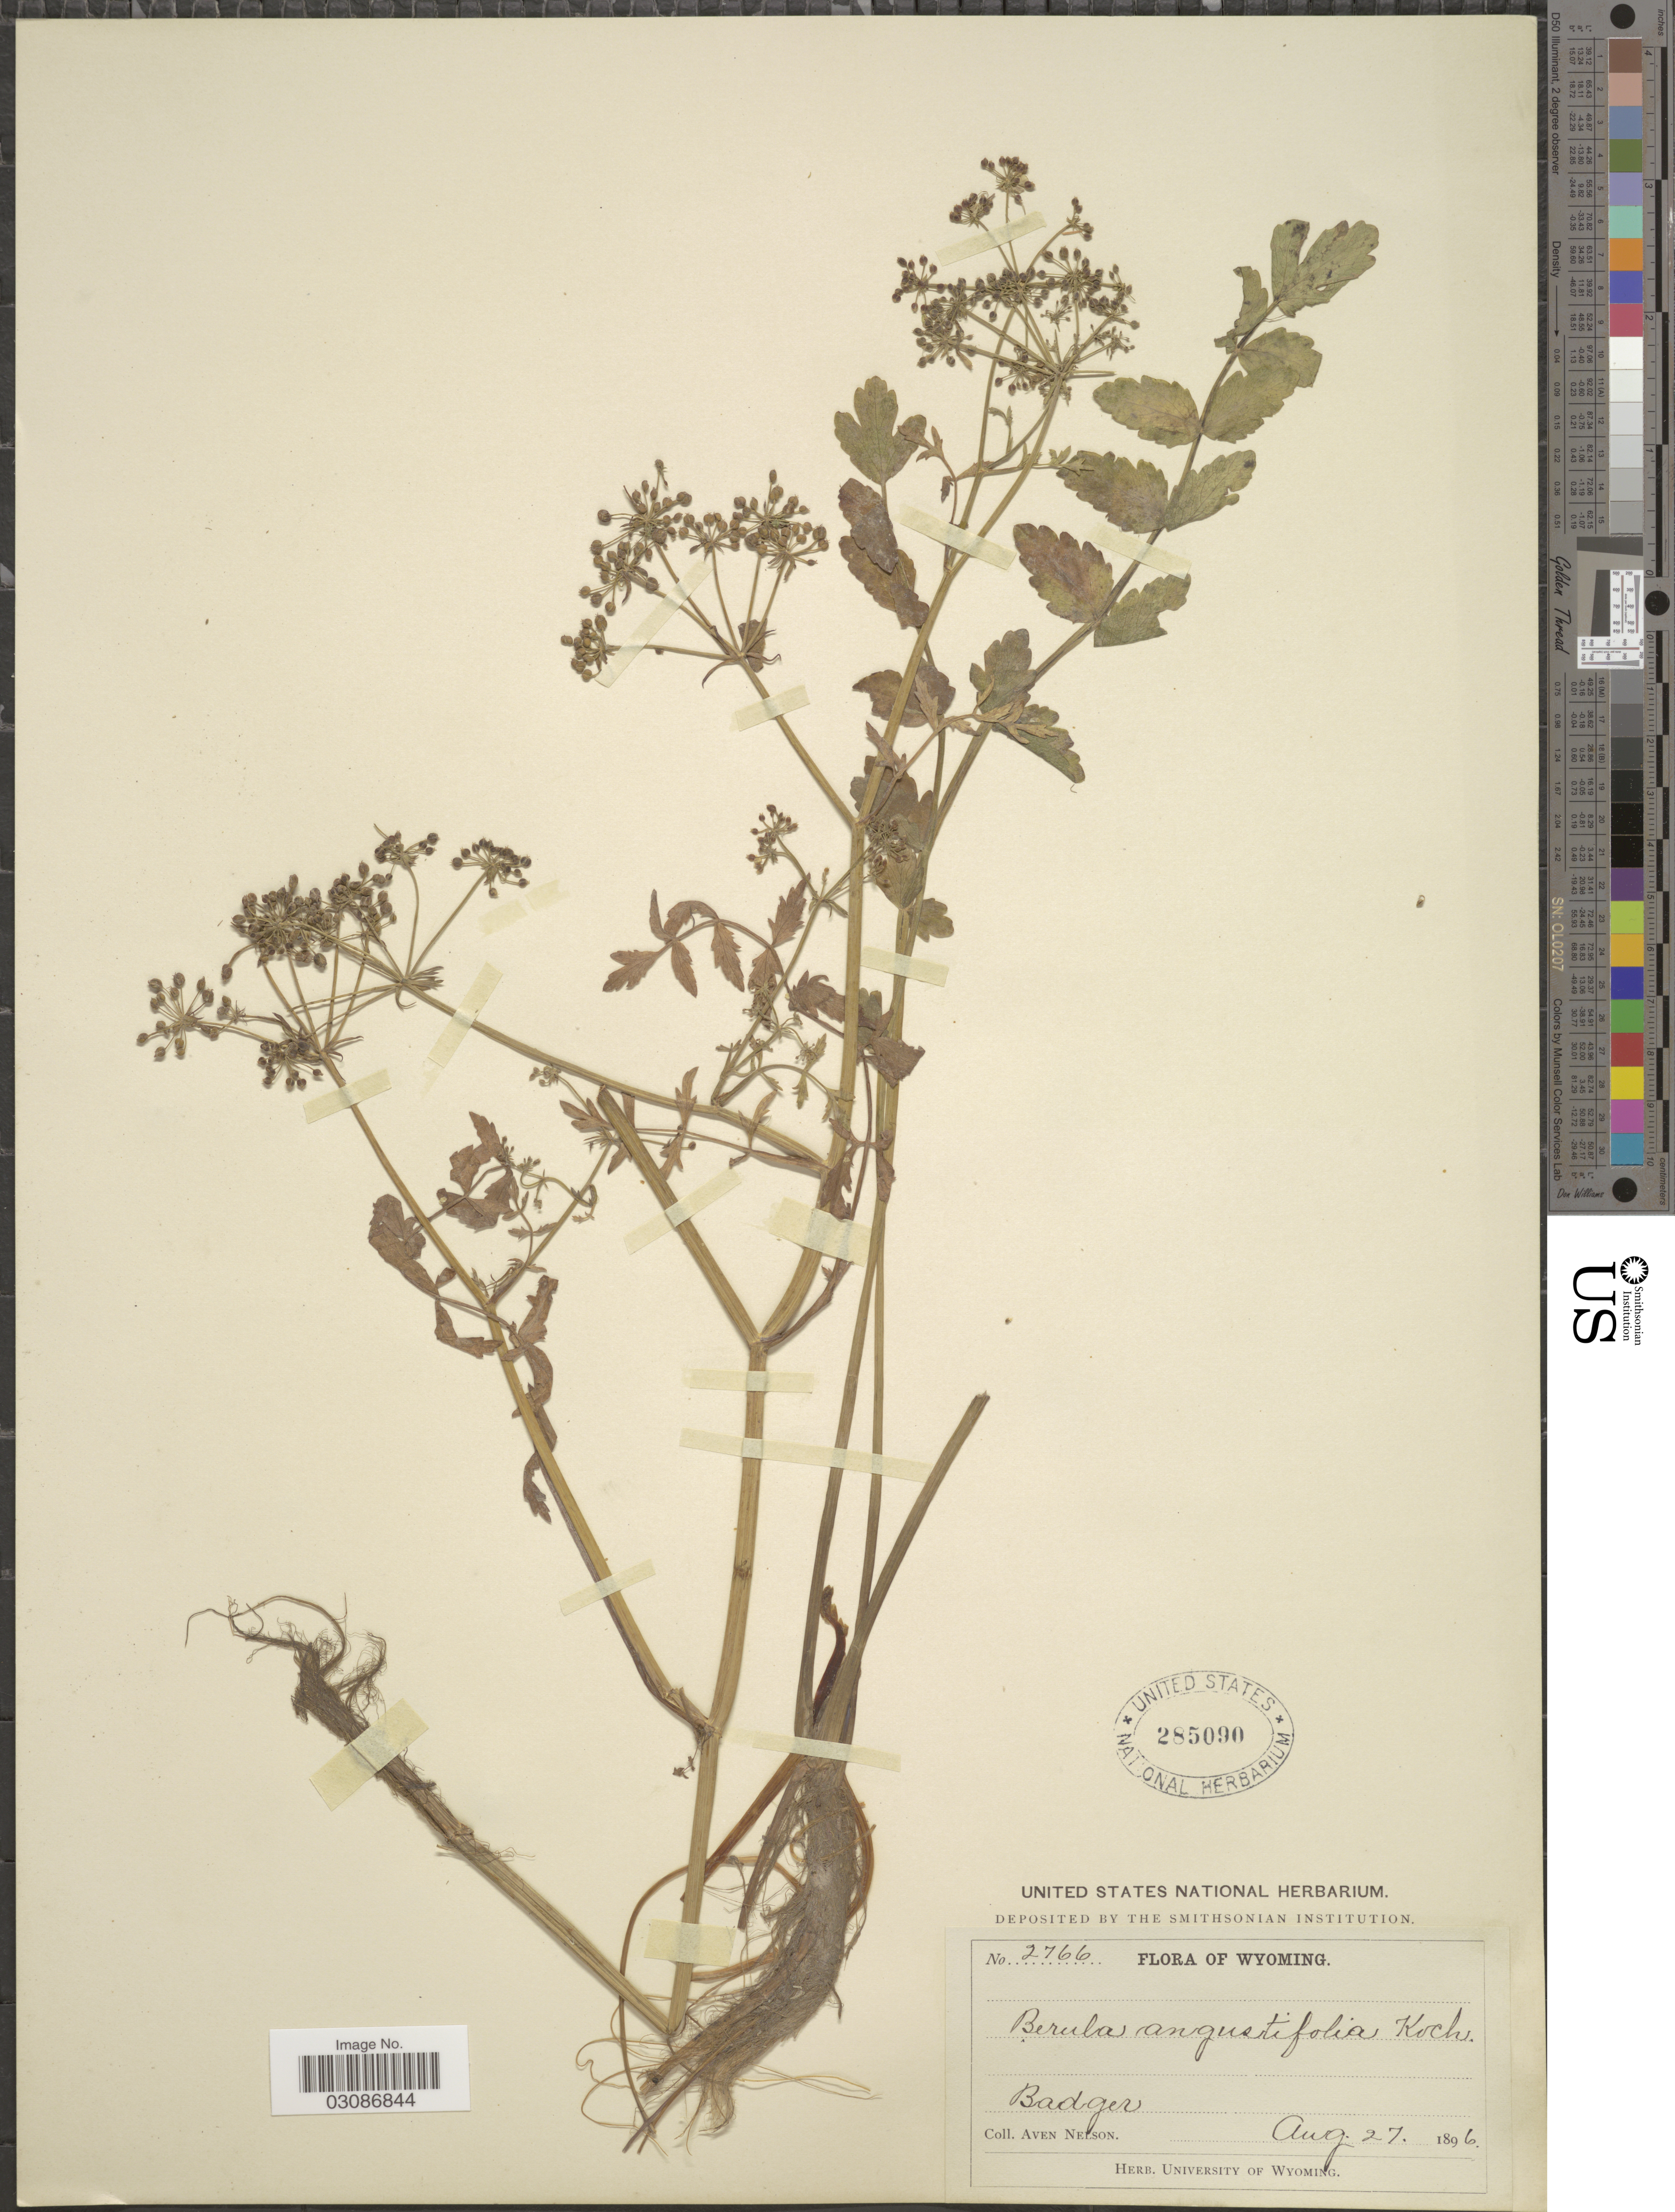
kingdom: Plantae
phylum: Tracheophyta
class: Magnoliopsida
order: Apiales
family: Apiaceae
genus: Berula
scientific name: Berula erecta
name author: (Huds.) Coville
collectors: A. Nelson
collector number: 2766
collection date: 1896-08-27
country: United States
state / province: Wyoming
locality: Badger.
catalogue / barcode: US 285090